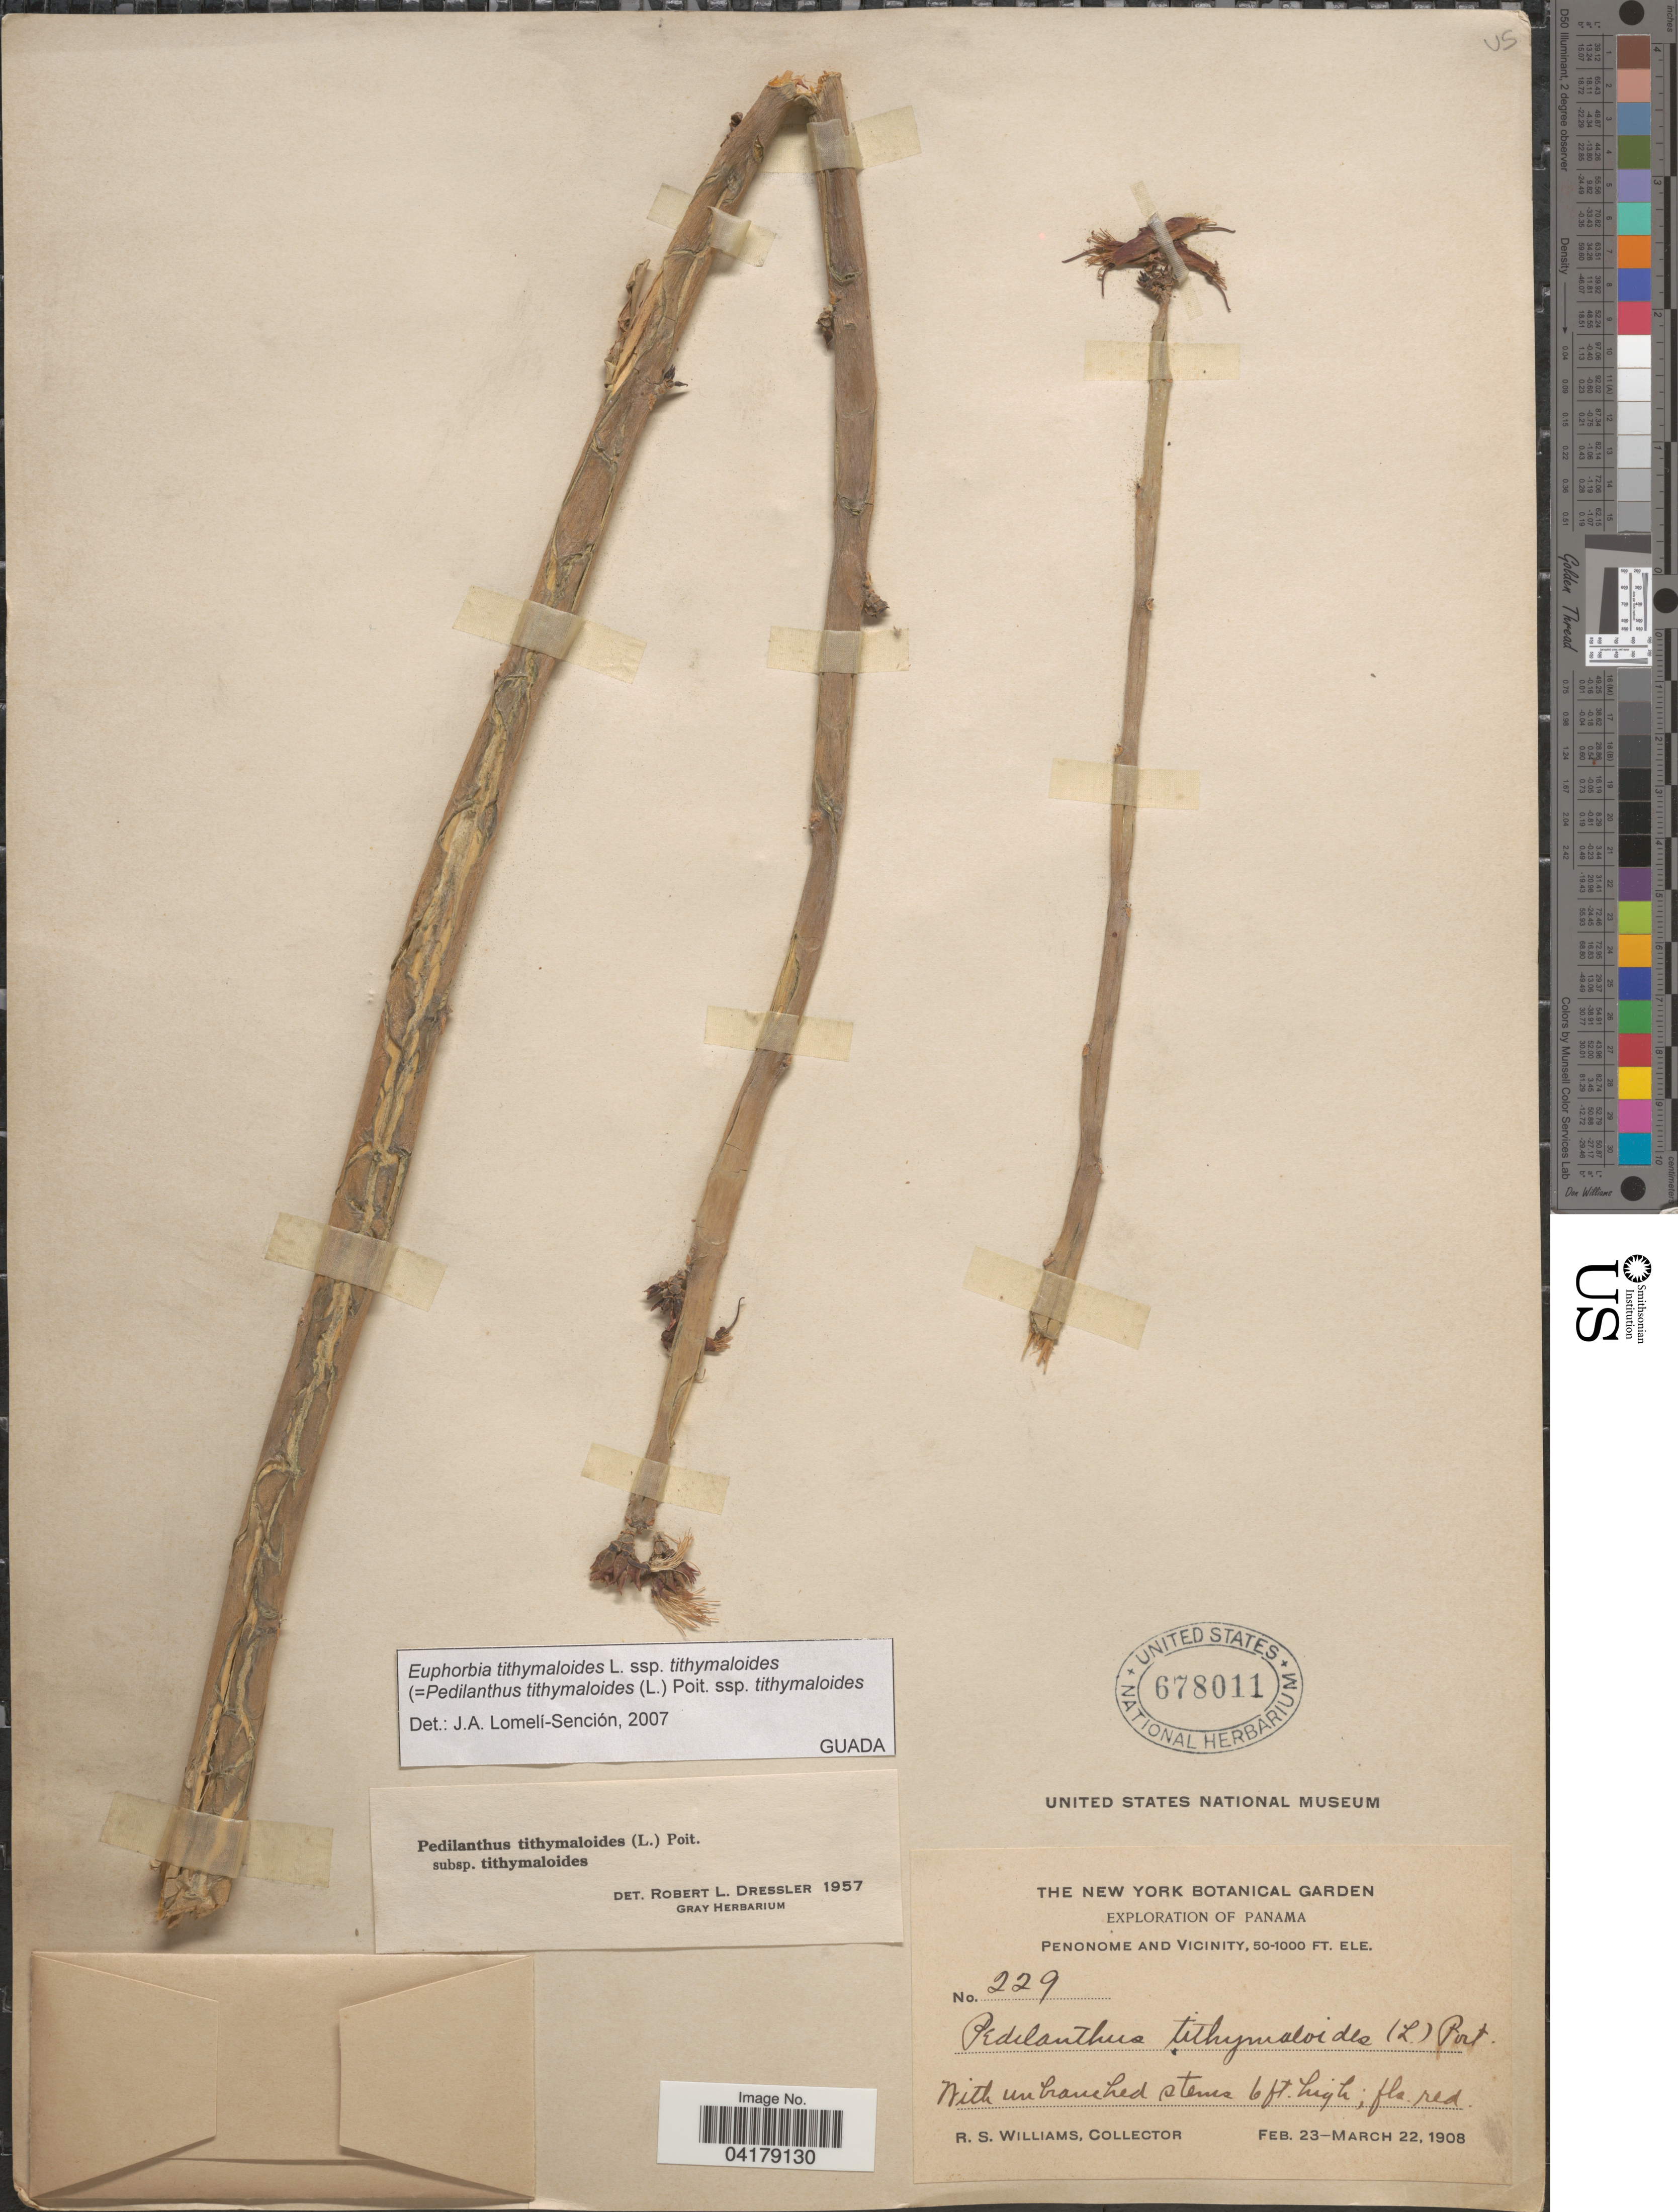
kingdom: Plantae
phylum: Tracheophyta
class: Magnoliopsida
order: Malpighiales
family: Euphorbiaceae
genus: Euphorbia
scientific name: Euphorbia tithymaloides subsp. tithymaloides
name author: L.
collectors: R. S. Williams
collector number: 229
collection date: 1908-02-23/1908-03-22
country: Panama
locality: Exploration of Panama. Penonome and vicinity.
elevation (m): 15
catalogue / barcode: US 678011